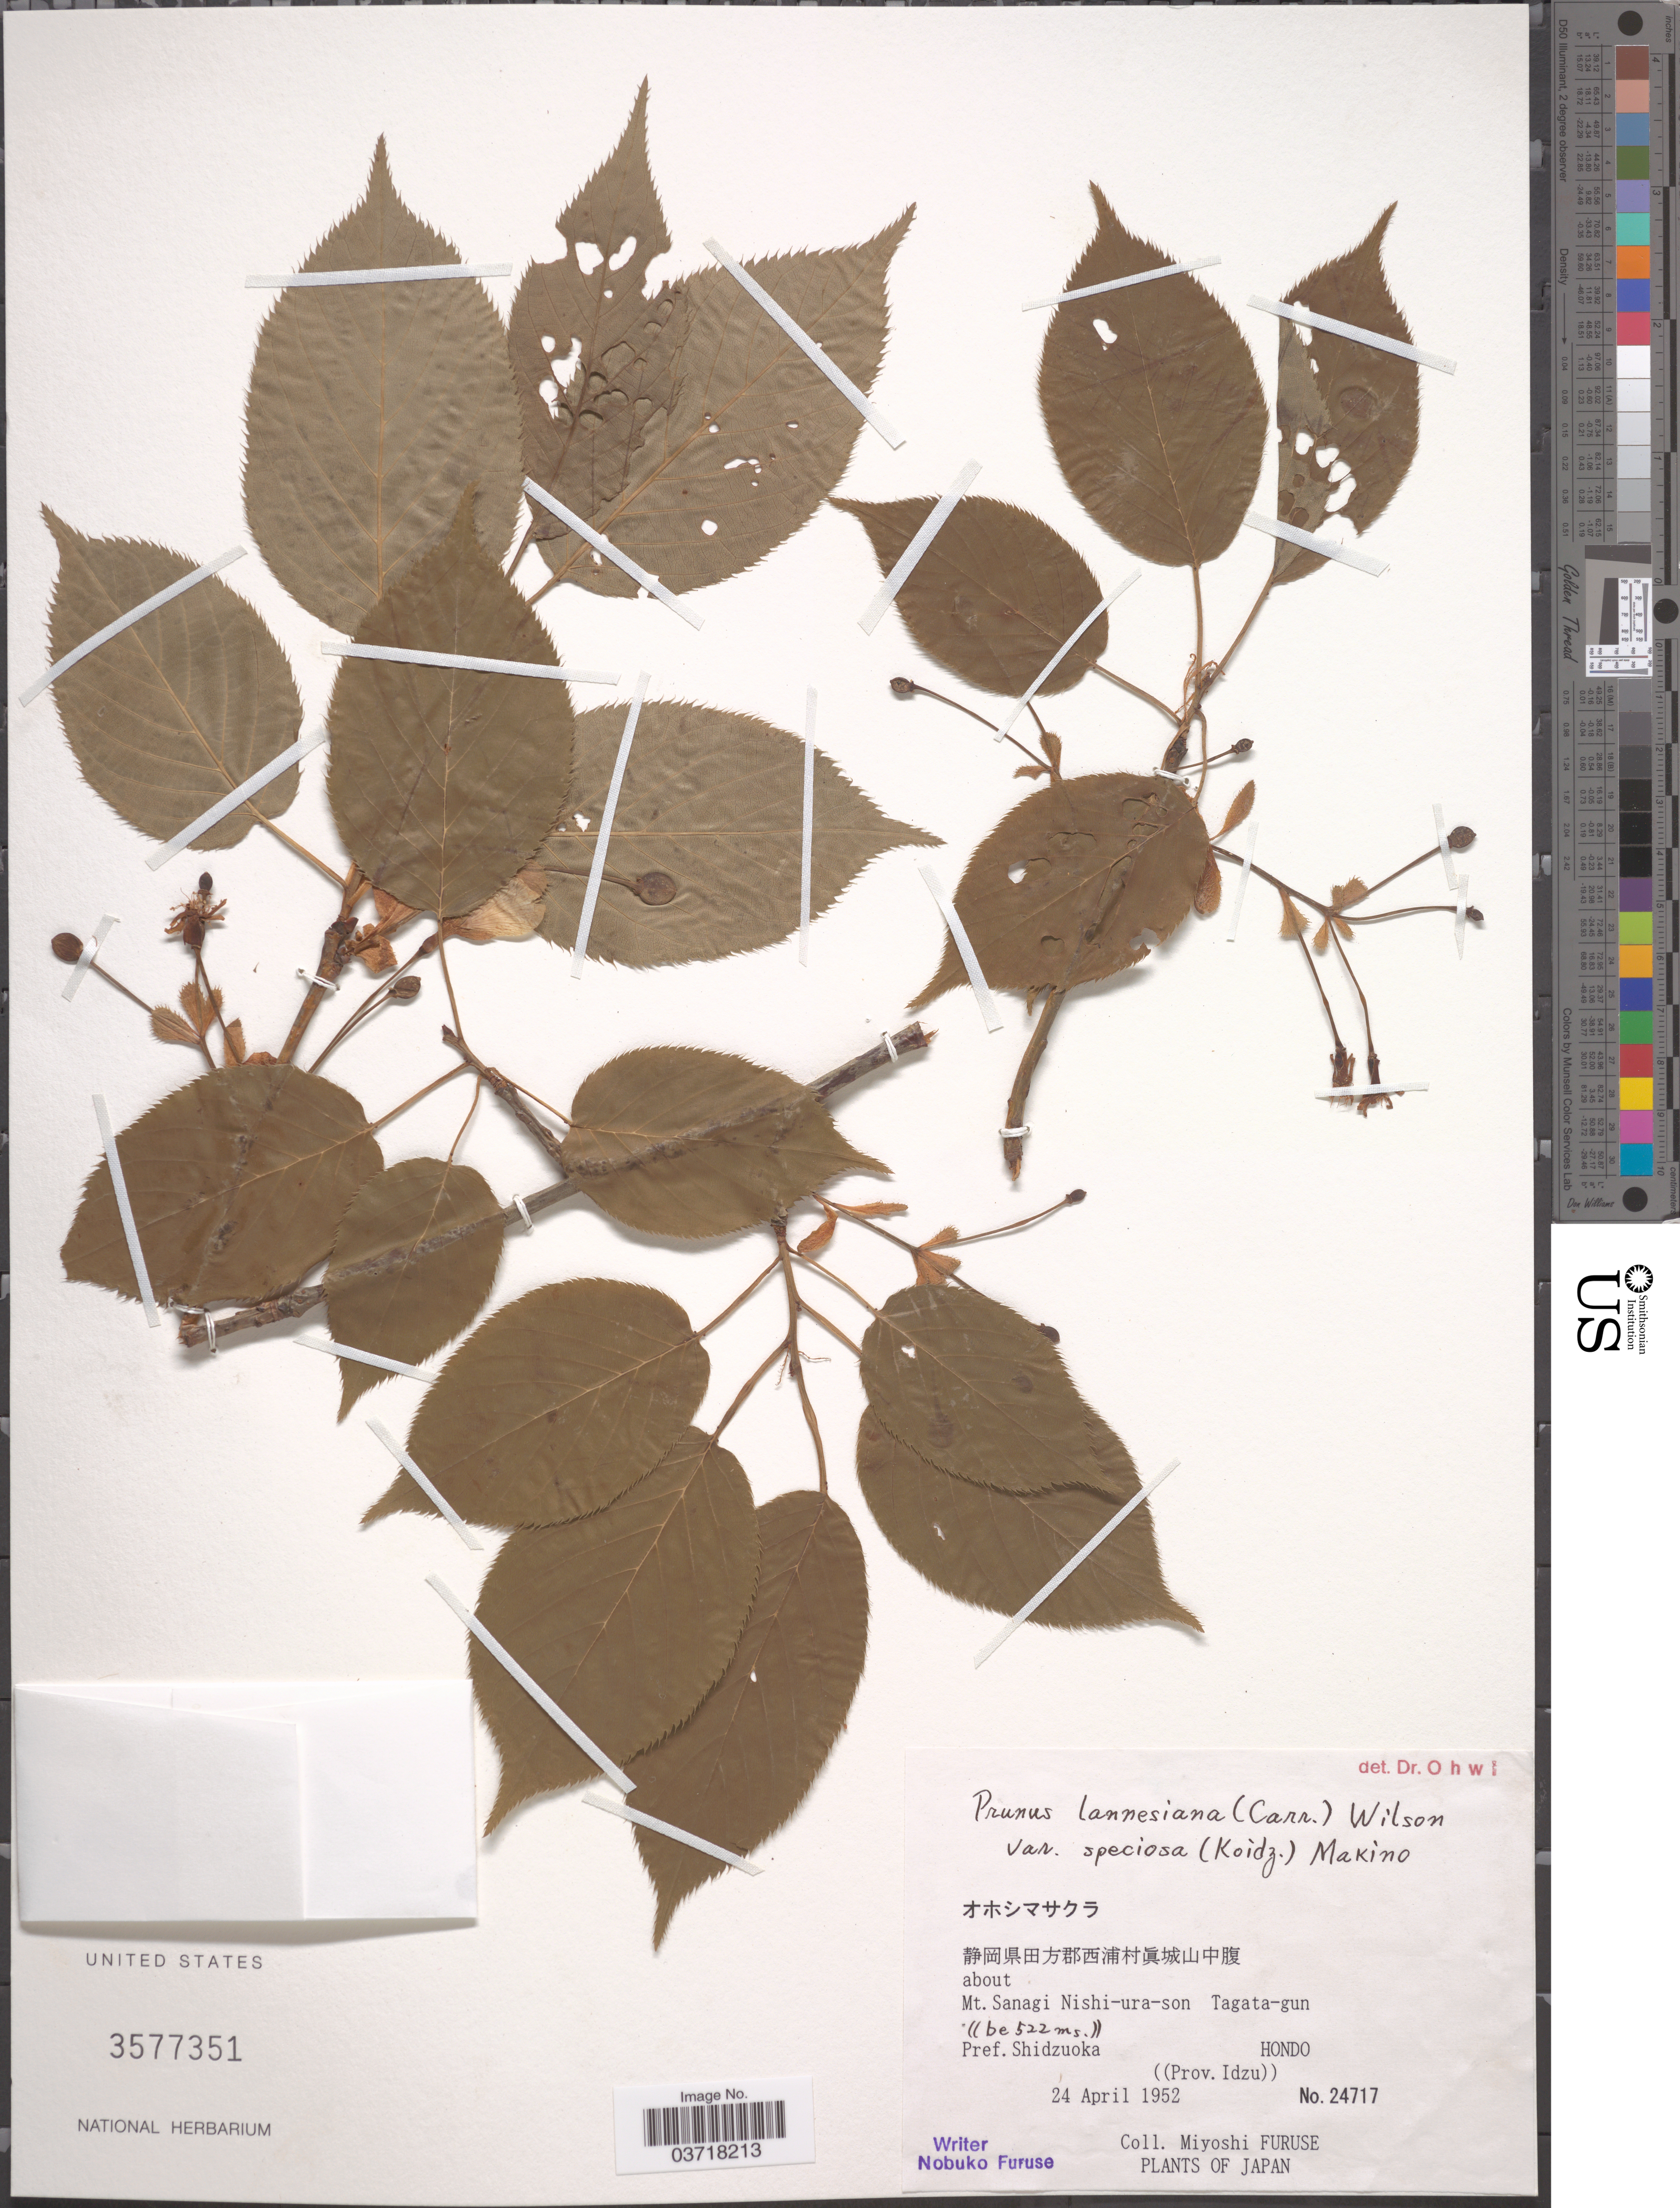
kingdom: Plantae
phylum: Tracheophyta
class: Magnoliopsida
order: Rosales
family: Rosaceae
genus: Prunus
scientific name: Prunus serrulata var. lannesiana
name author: (Carrière) Makino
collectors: M. Furuse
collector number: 24717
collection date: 1952-04-24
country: Japan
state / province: Sizuoka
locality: About Mt. Sanagi Nishi-ura-son Tagata-sun. Pref. Shidzuoka, Hondo. ((Prov. Idzu)).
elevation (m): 522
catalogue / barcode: US 3577351